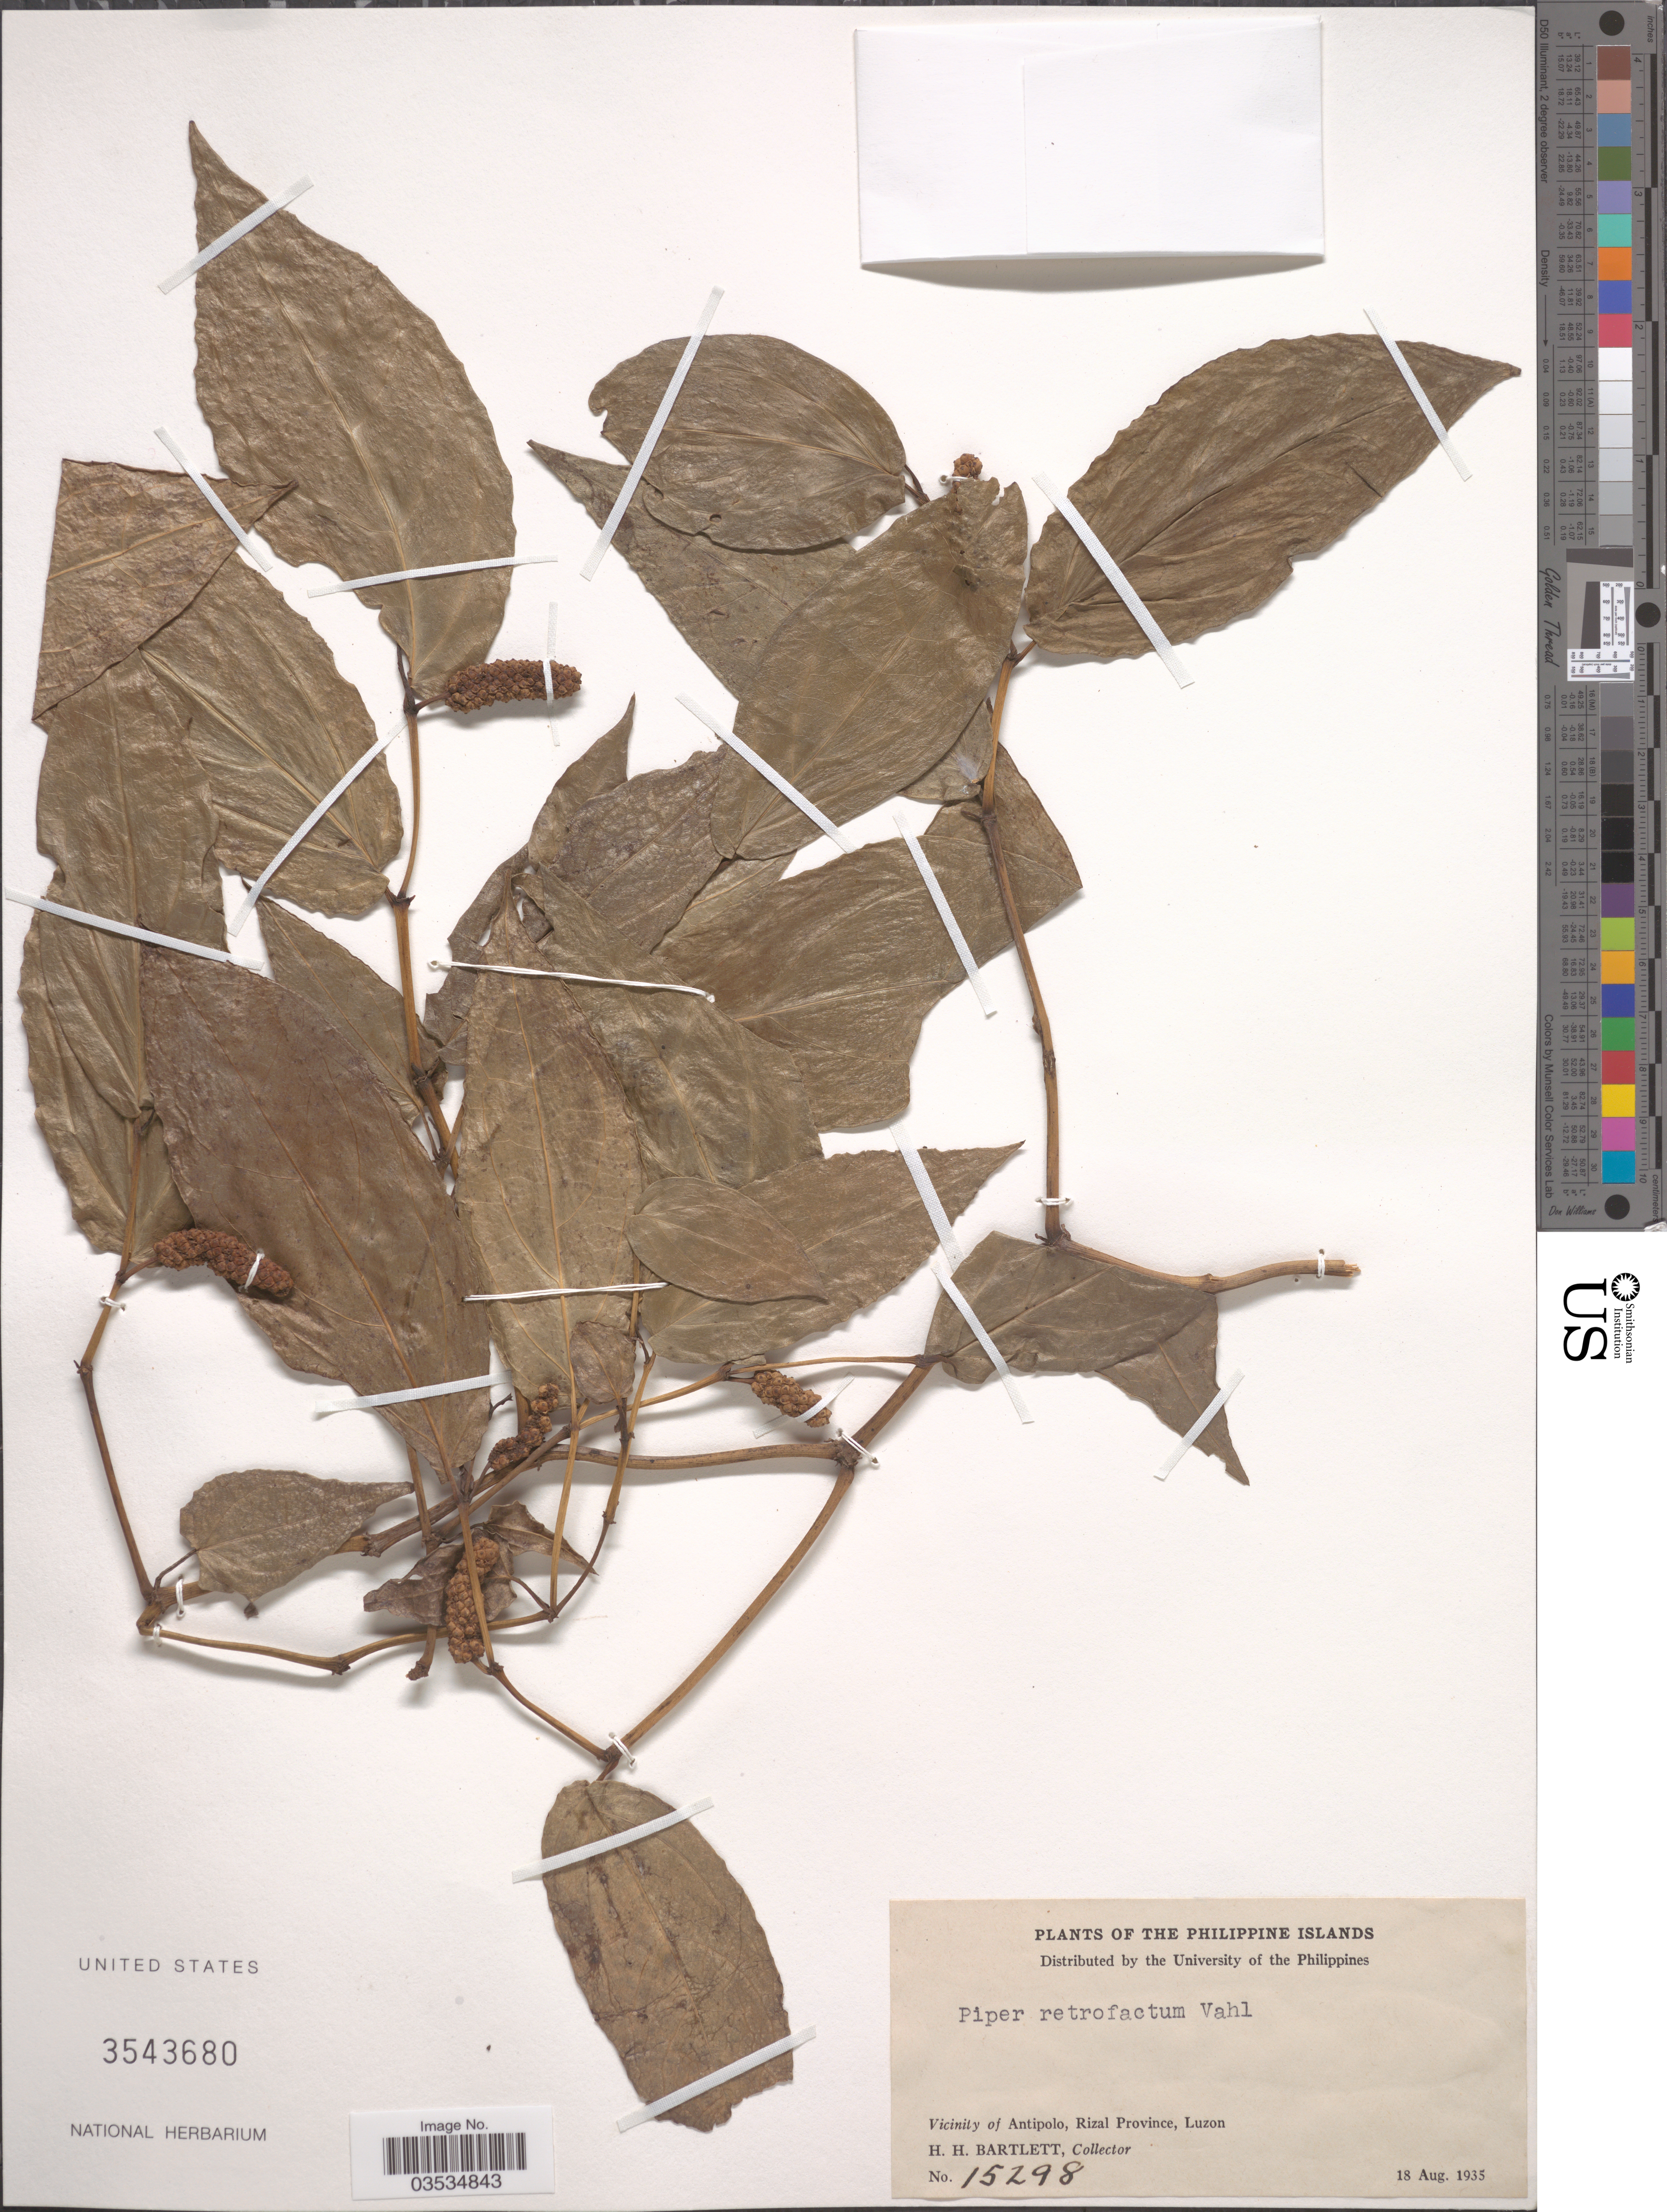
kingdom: Plantae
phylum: Tracheophyta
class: Magnoliopsida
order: Piperales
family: Piperaceae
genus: Piper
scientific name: Piper retrofractum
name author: Vahl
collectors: H. H. Bartlett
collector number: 15298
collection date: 1935-08-18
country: Philippines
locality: Vicinity of Antipolo, Rizal Province, Luzon.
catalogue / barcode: US 3543680